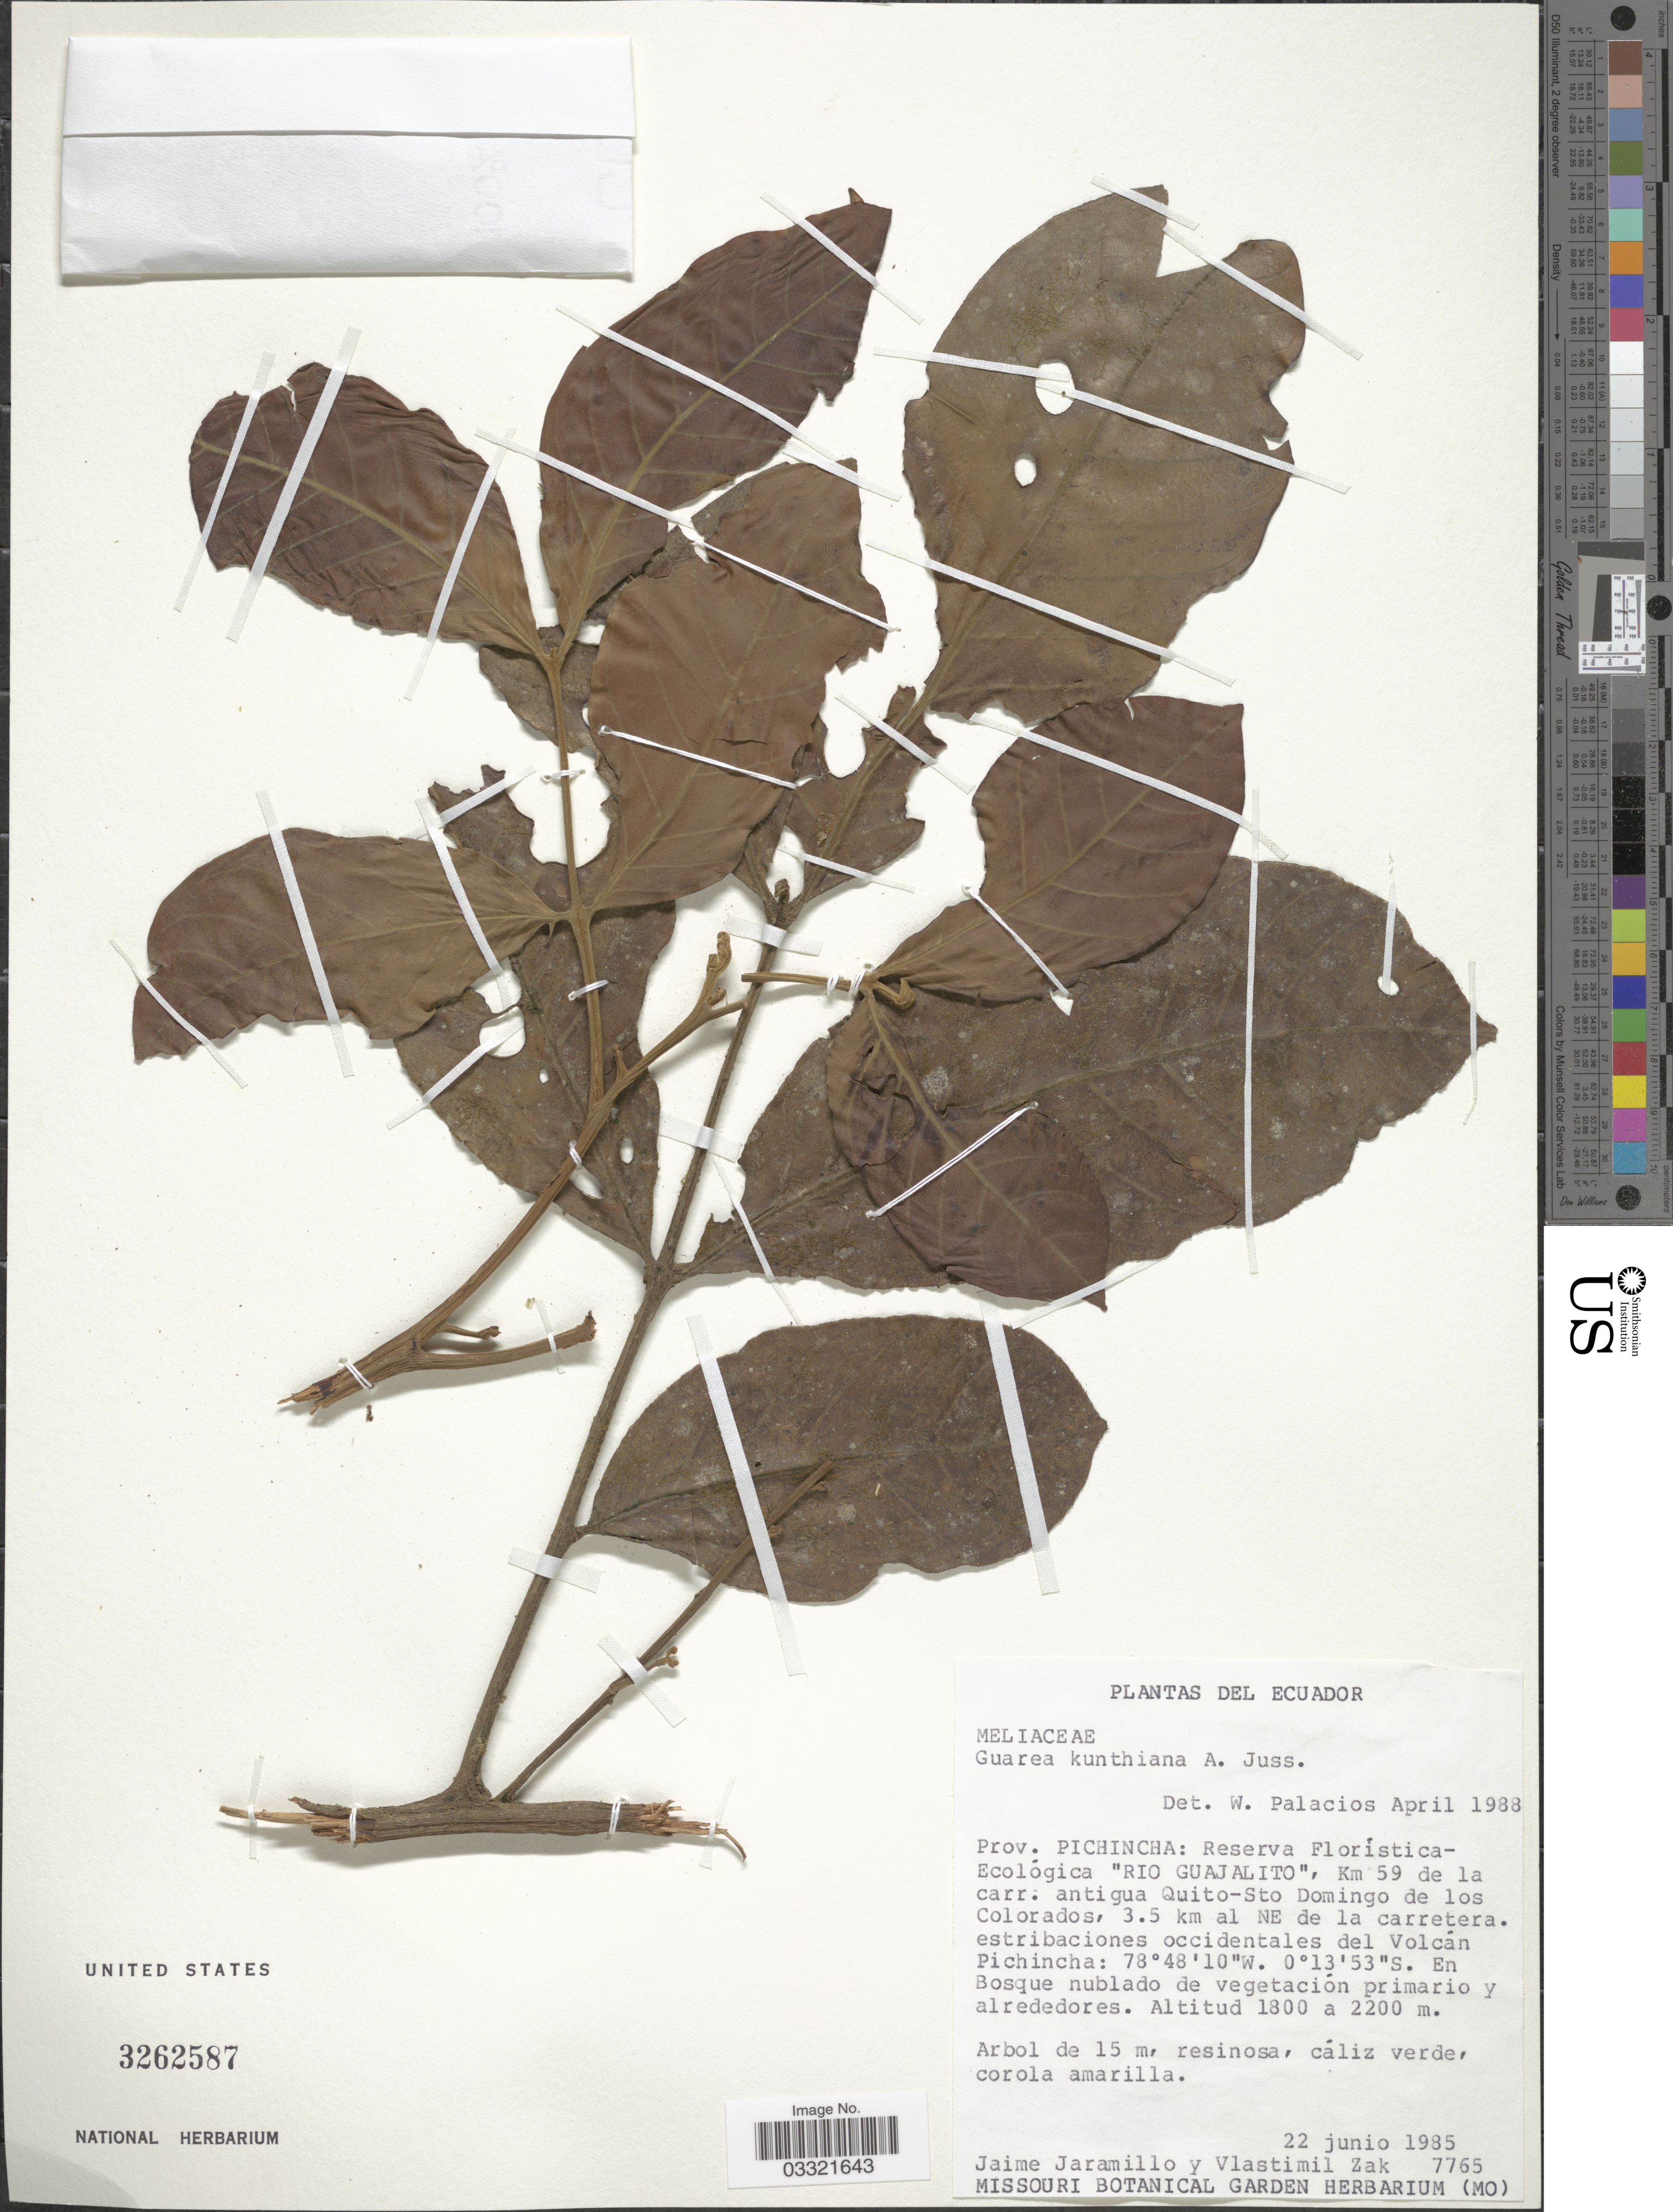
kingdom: Plantae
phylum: Tracheophyta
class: Magnoliopsida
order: Sapindales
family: Meliaceae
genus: Guarea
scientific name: Guarea kunthiana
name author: A. Juss.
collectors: J. Jaramillo & V. Zak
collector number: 7765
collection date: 1985-06-22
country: Ecuador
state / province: Pichincha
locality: Reserva Florística-Ecológica "Rio Guajalito", Km 59 de carr. antigua Quito-Sto. Domingo de los Colorados, 3.5 km al NE de la carr. estribaciones occidentales del Volcán Pichincha.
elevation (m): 1800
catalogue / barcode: US 3262587